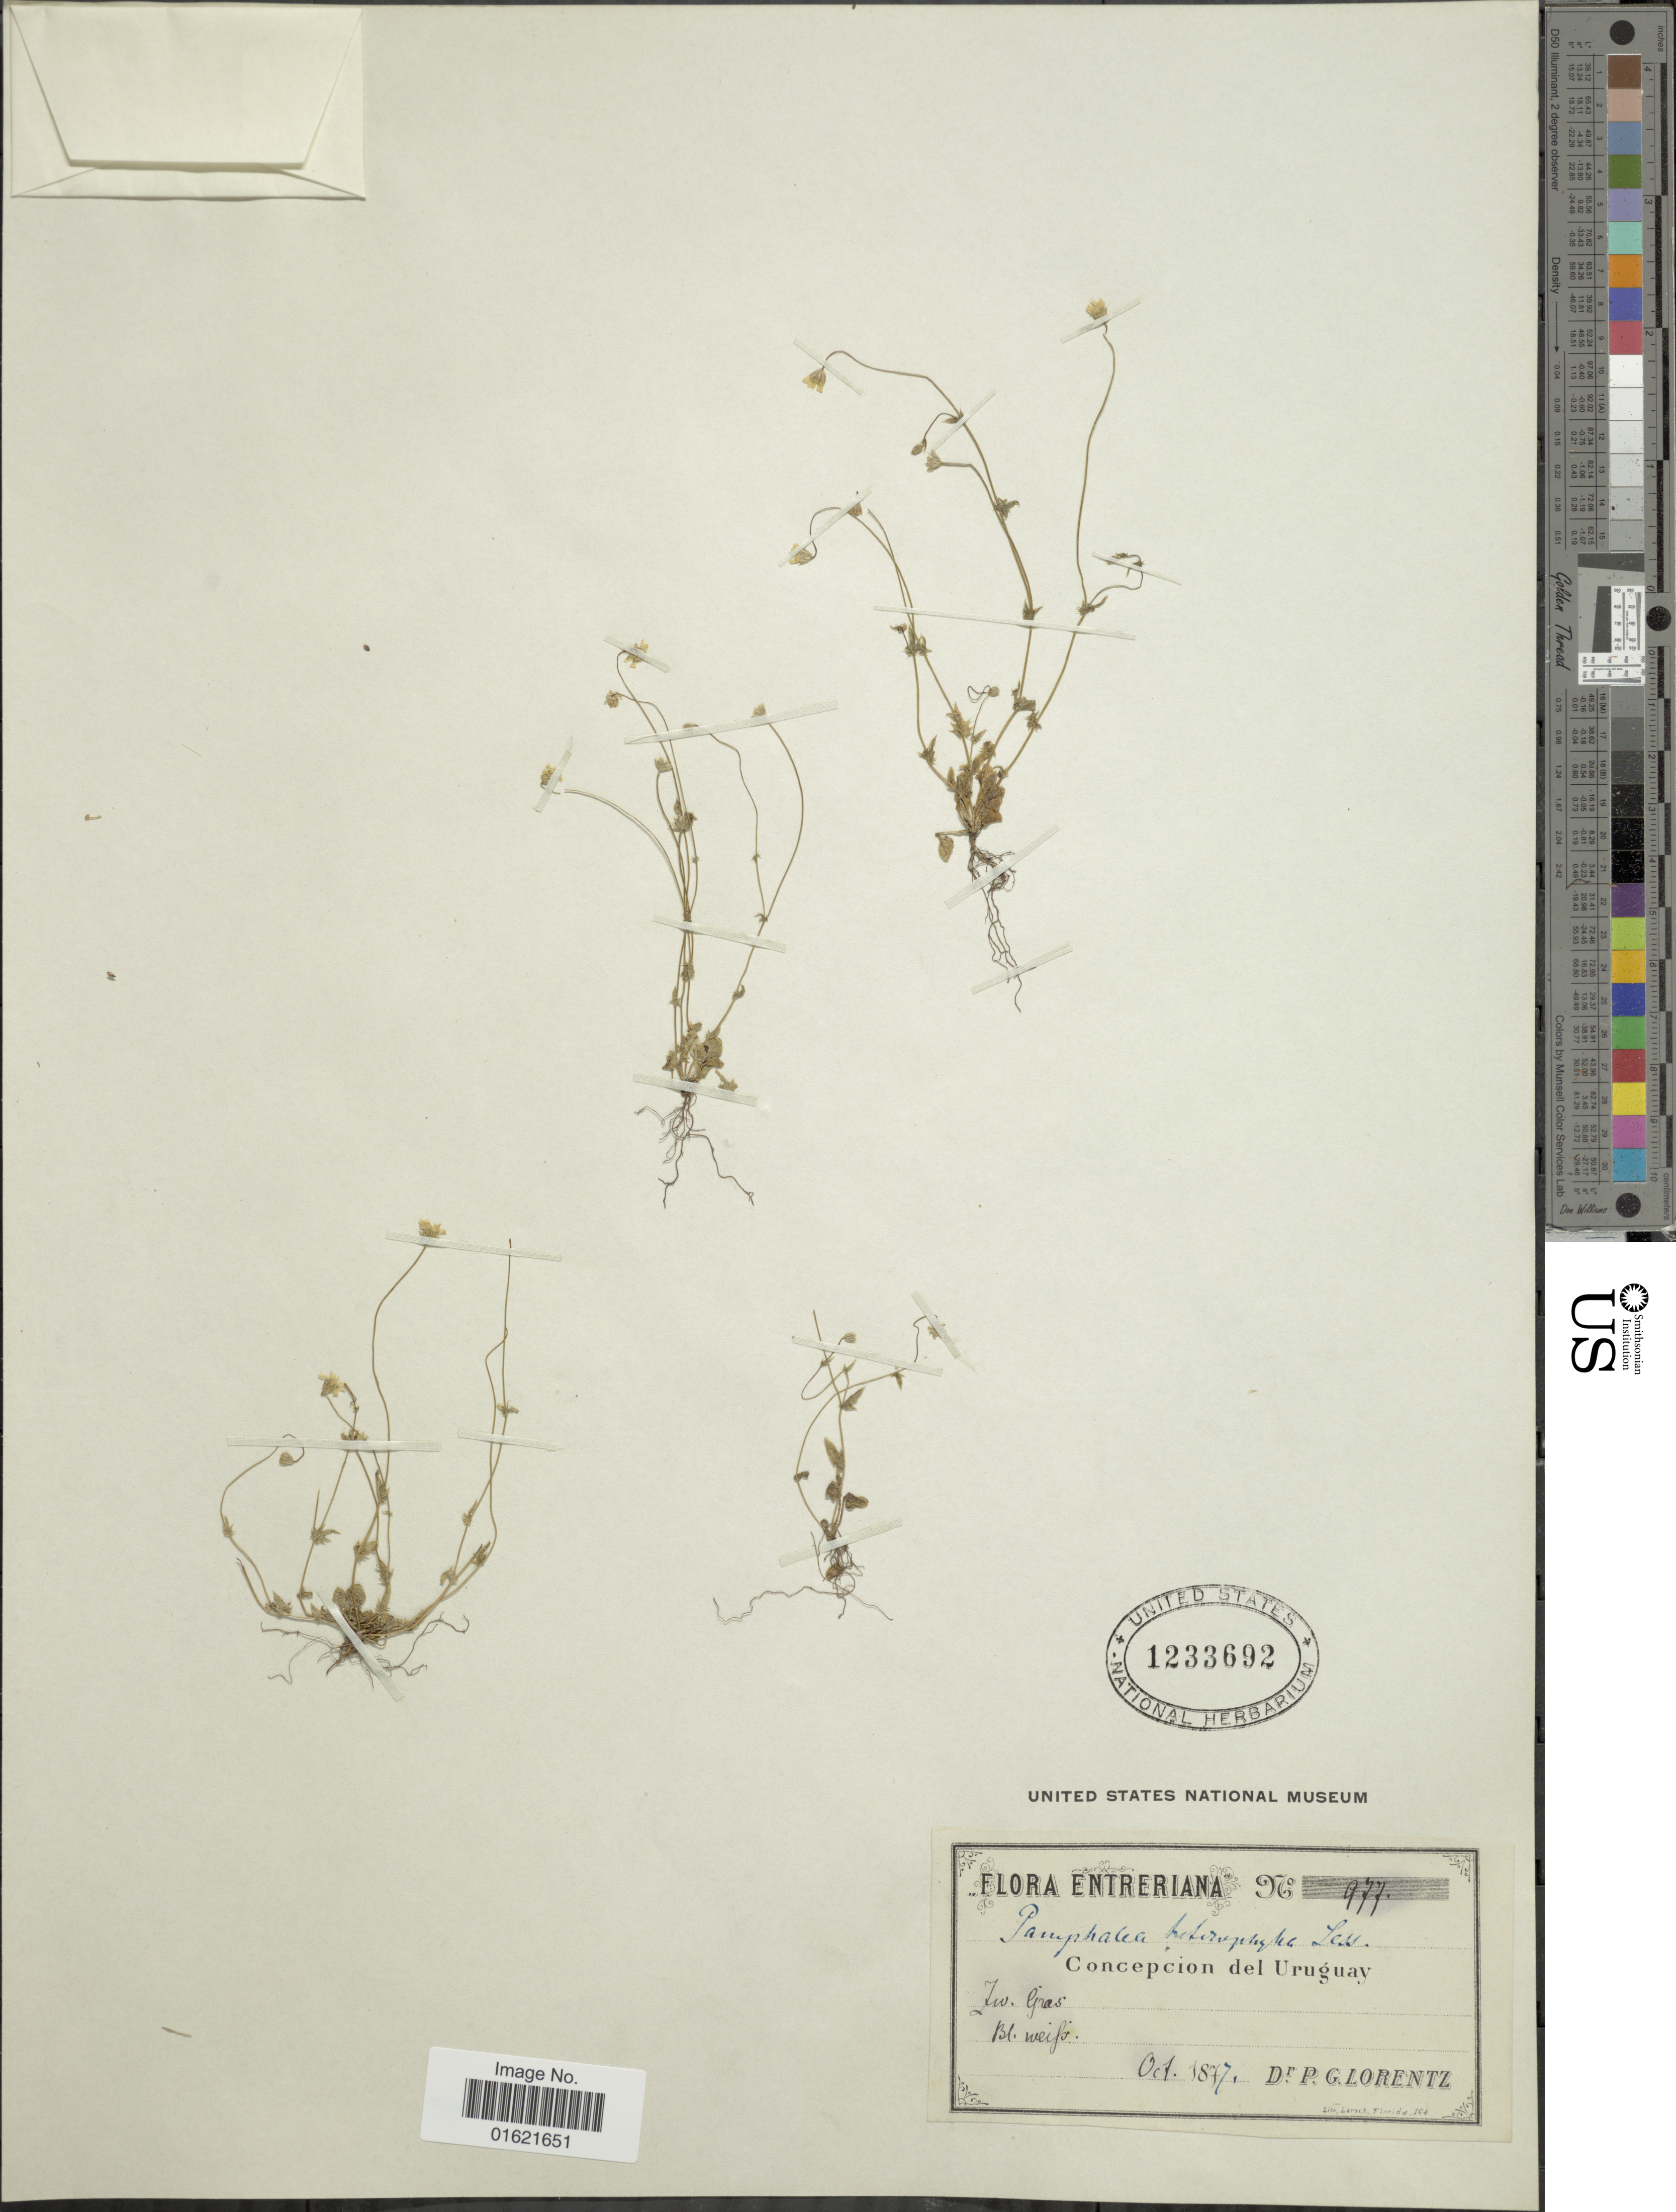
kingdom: Plantae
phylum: Tracheophyta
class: Magnoliopsida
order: Asterales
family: Asteraceae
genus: Panphalea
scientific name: Panphalea heterophylla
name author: Less.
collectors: P. G. Lorentz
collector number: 977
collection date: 1877-10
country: Uruguay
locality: Concepcion del Uruguay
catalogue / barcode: US 1233692